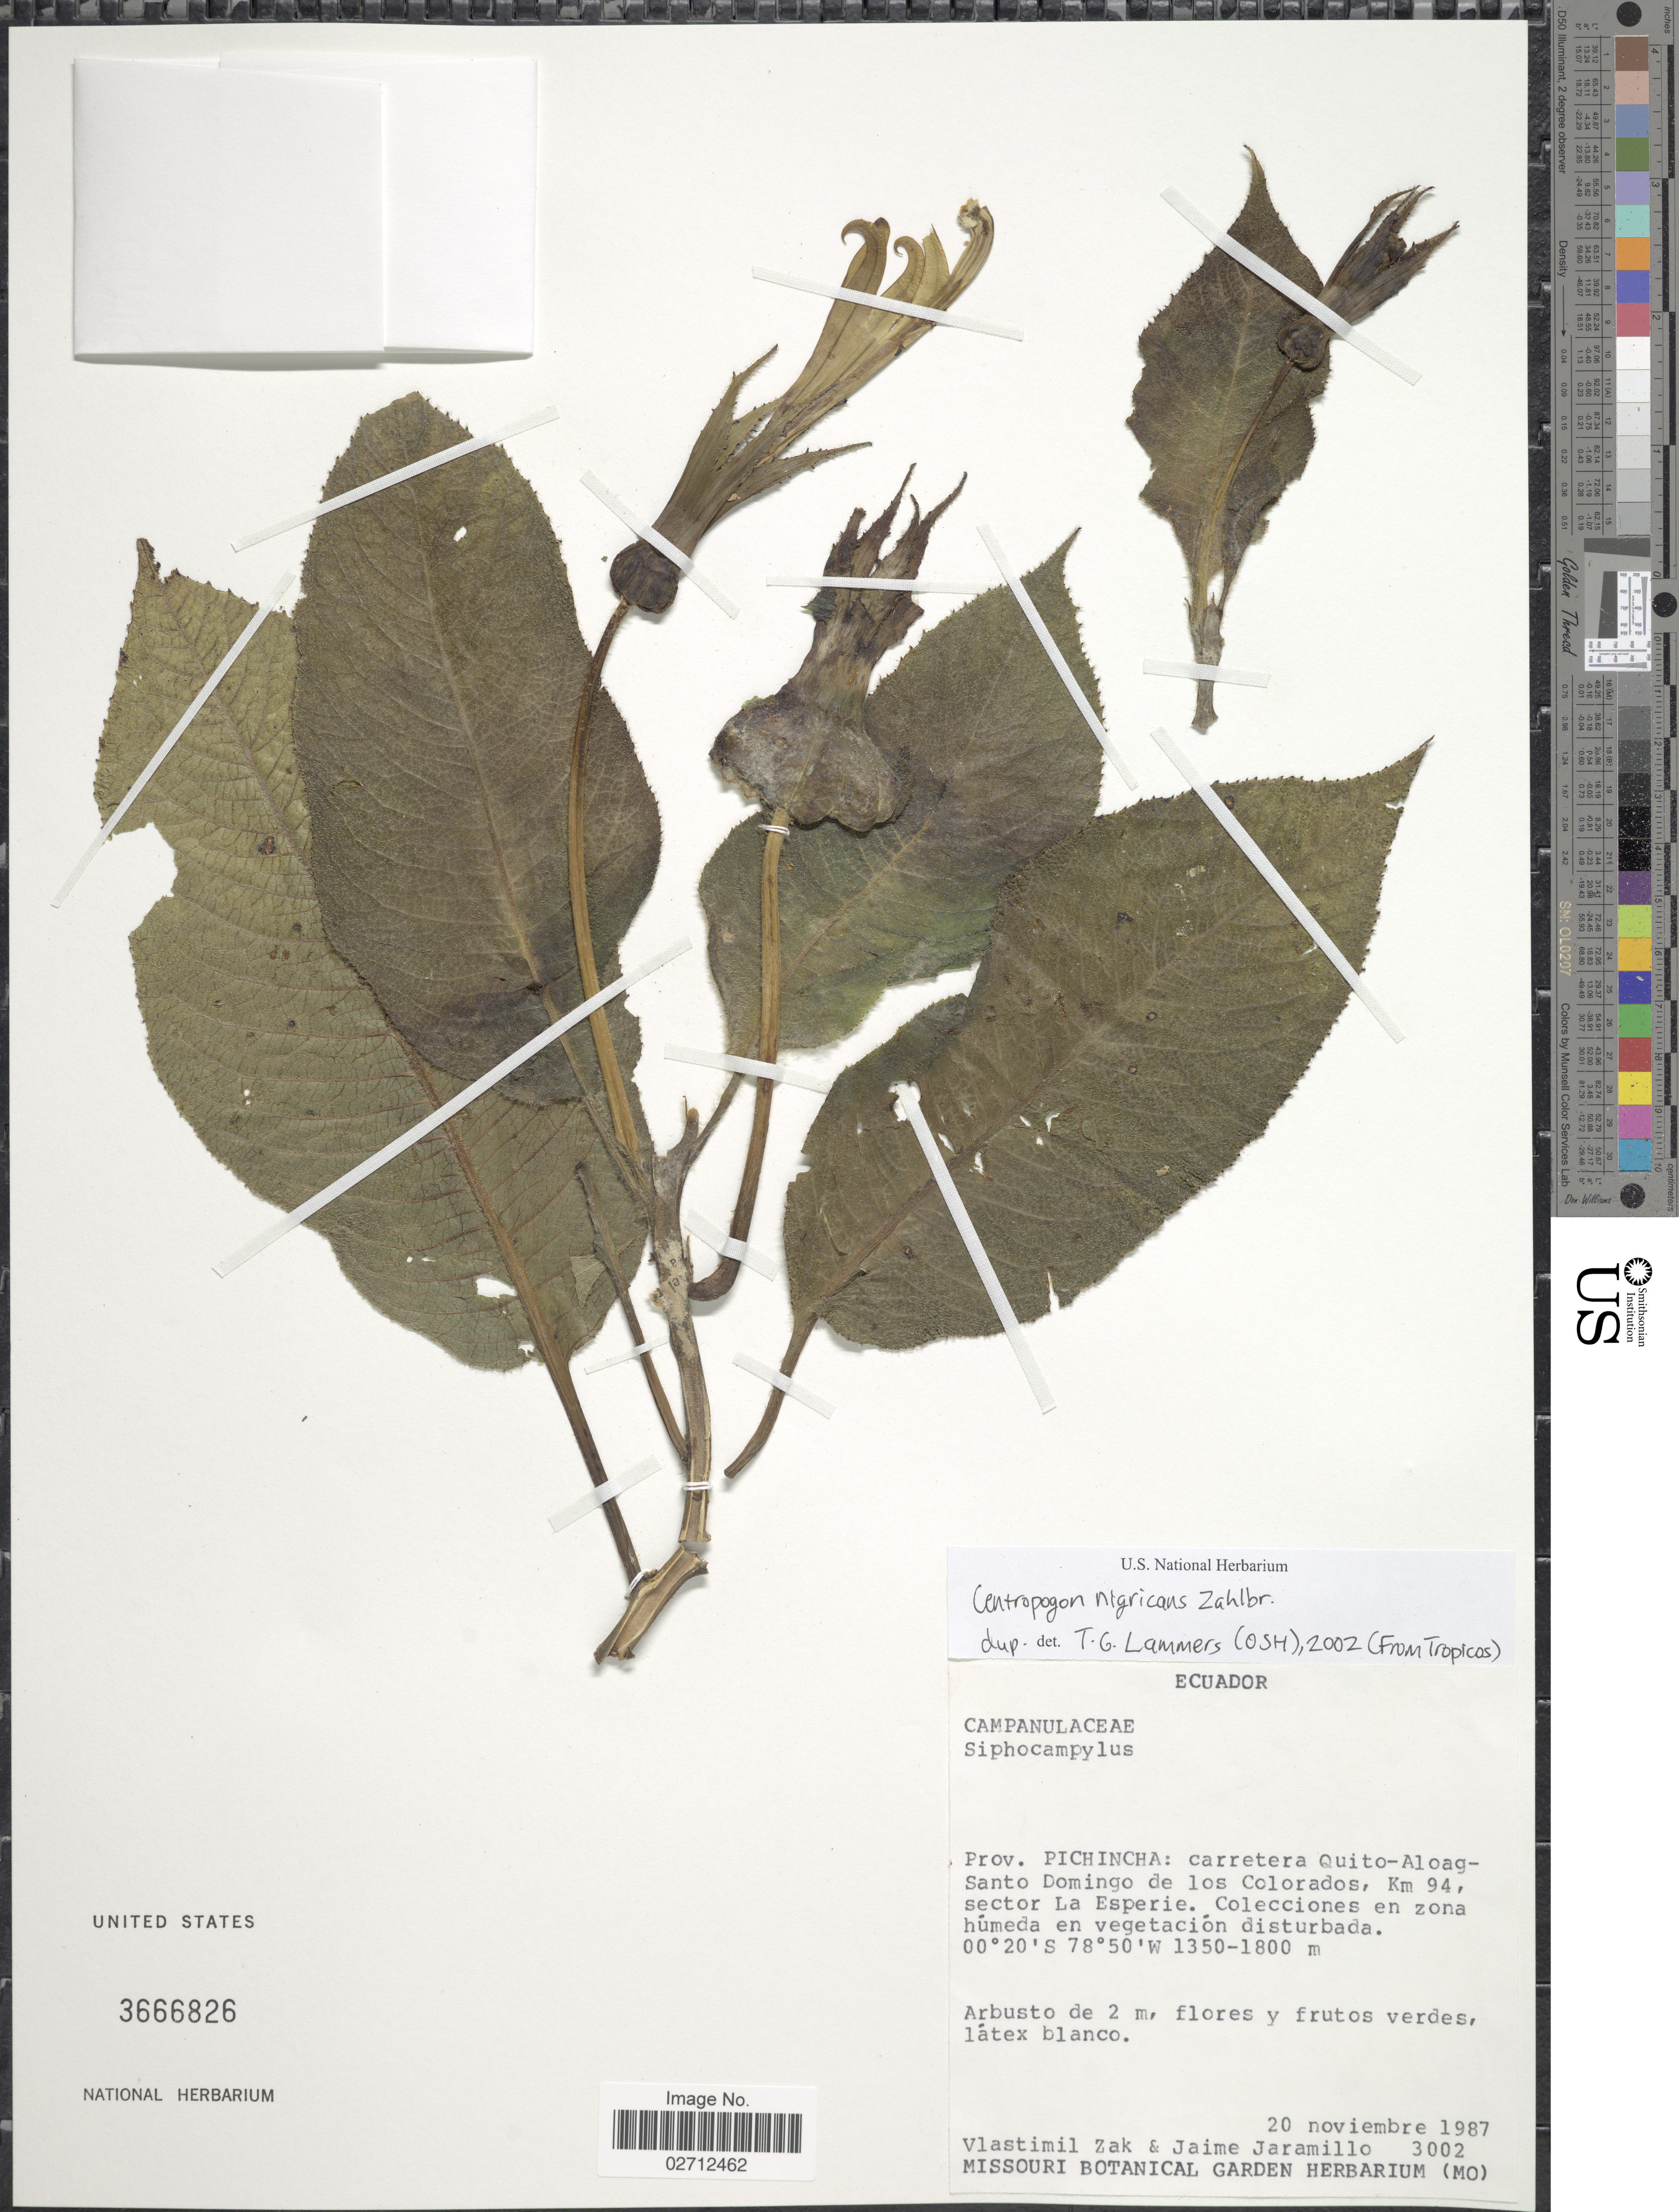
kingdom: Plantae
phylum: Tracheophyta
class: Magnoliopsida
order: Asterales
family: Campanulaceae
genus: Centropogon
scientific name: Centropogon nigricans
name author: Zahlbr.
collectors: V. Zak & J. Jaramillo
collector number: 3002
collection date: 1987-11-20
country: Ecuador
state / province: Pichincha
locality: Carretera Quito-Aloag-Santo Domingo de los Colorados, Km 94, sector La Esperie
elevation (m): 1350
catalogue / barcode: US 3666826